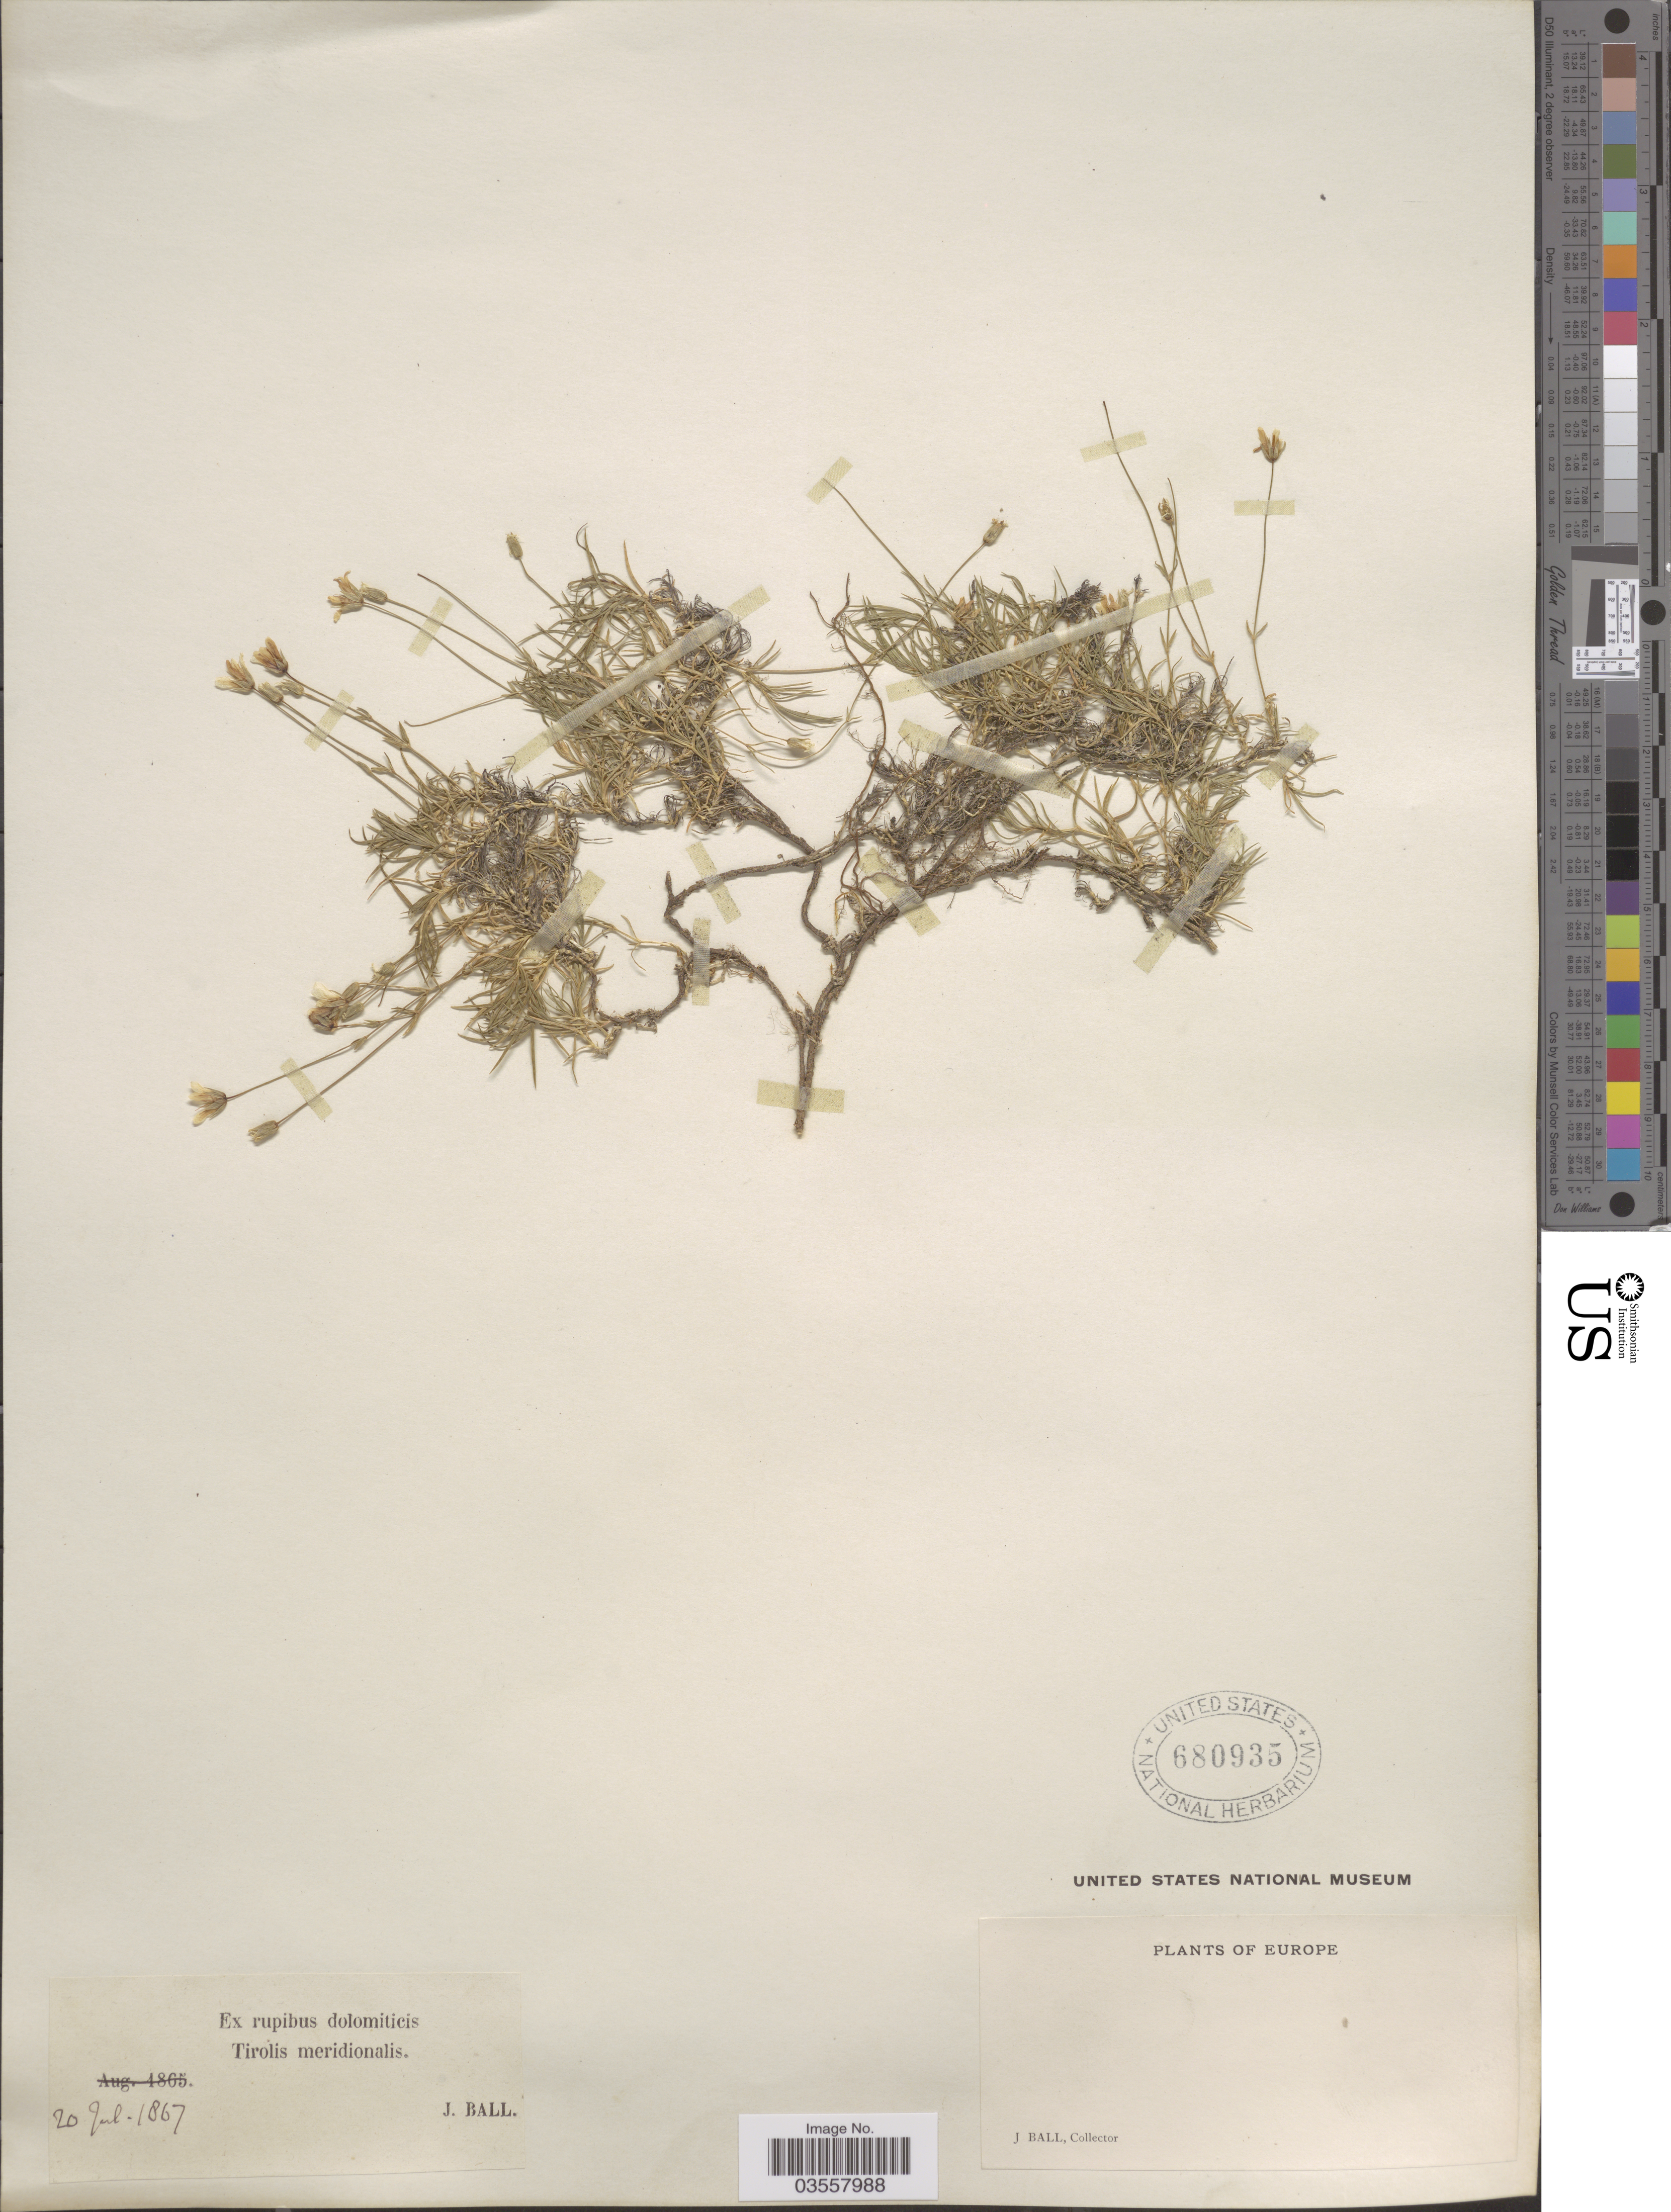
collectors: J. Ball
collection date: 1867-07-20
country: Austria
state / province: Tirol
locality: Ex rupibus dolomiticis Tirolis meridionalis.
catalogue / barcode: US 680935